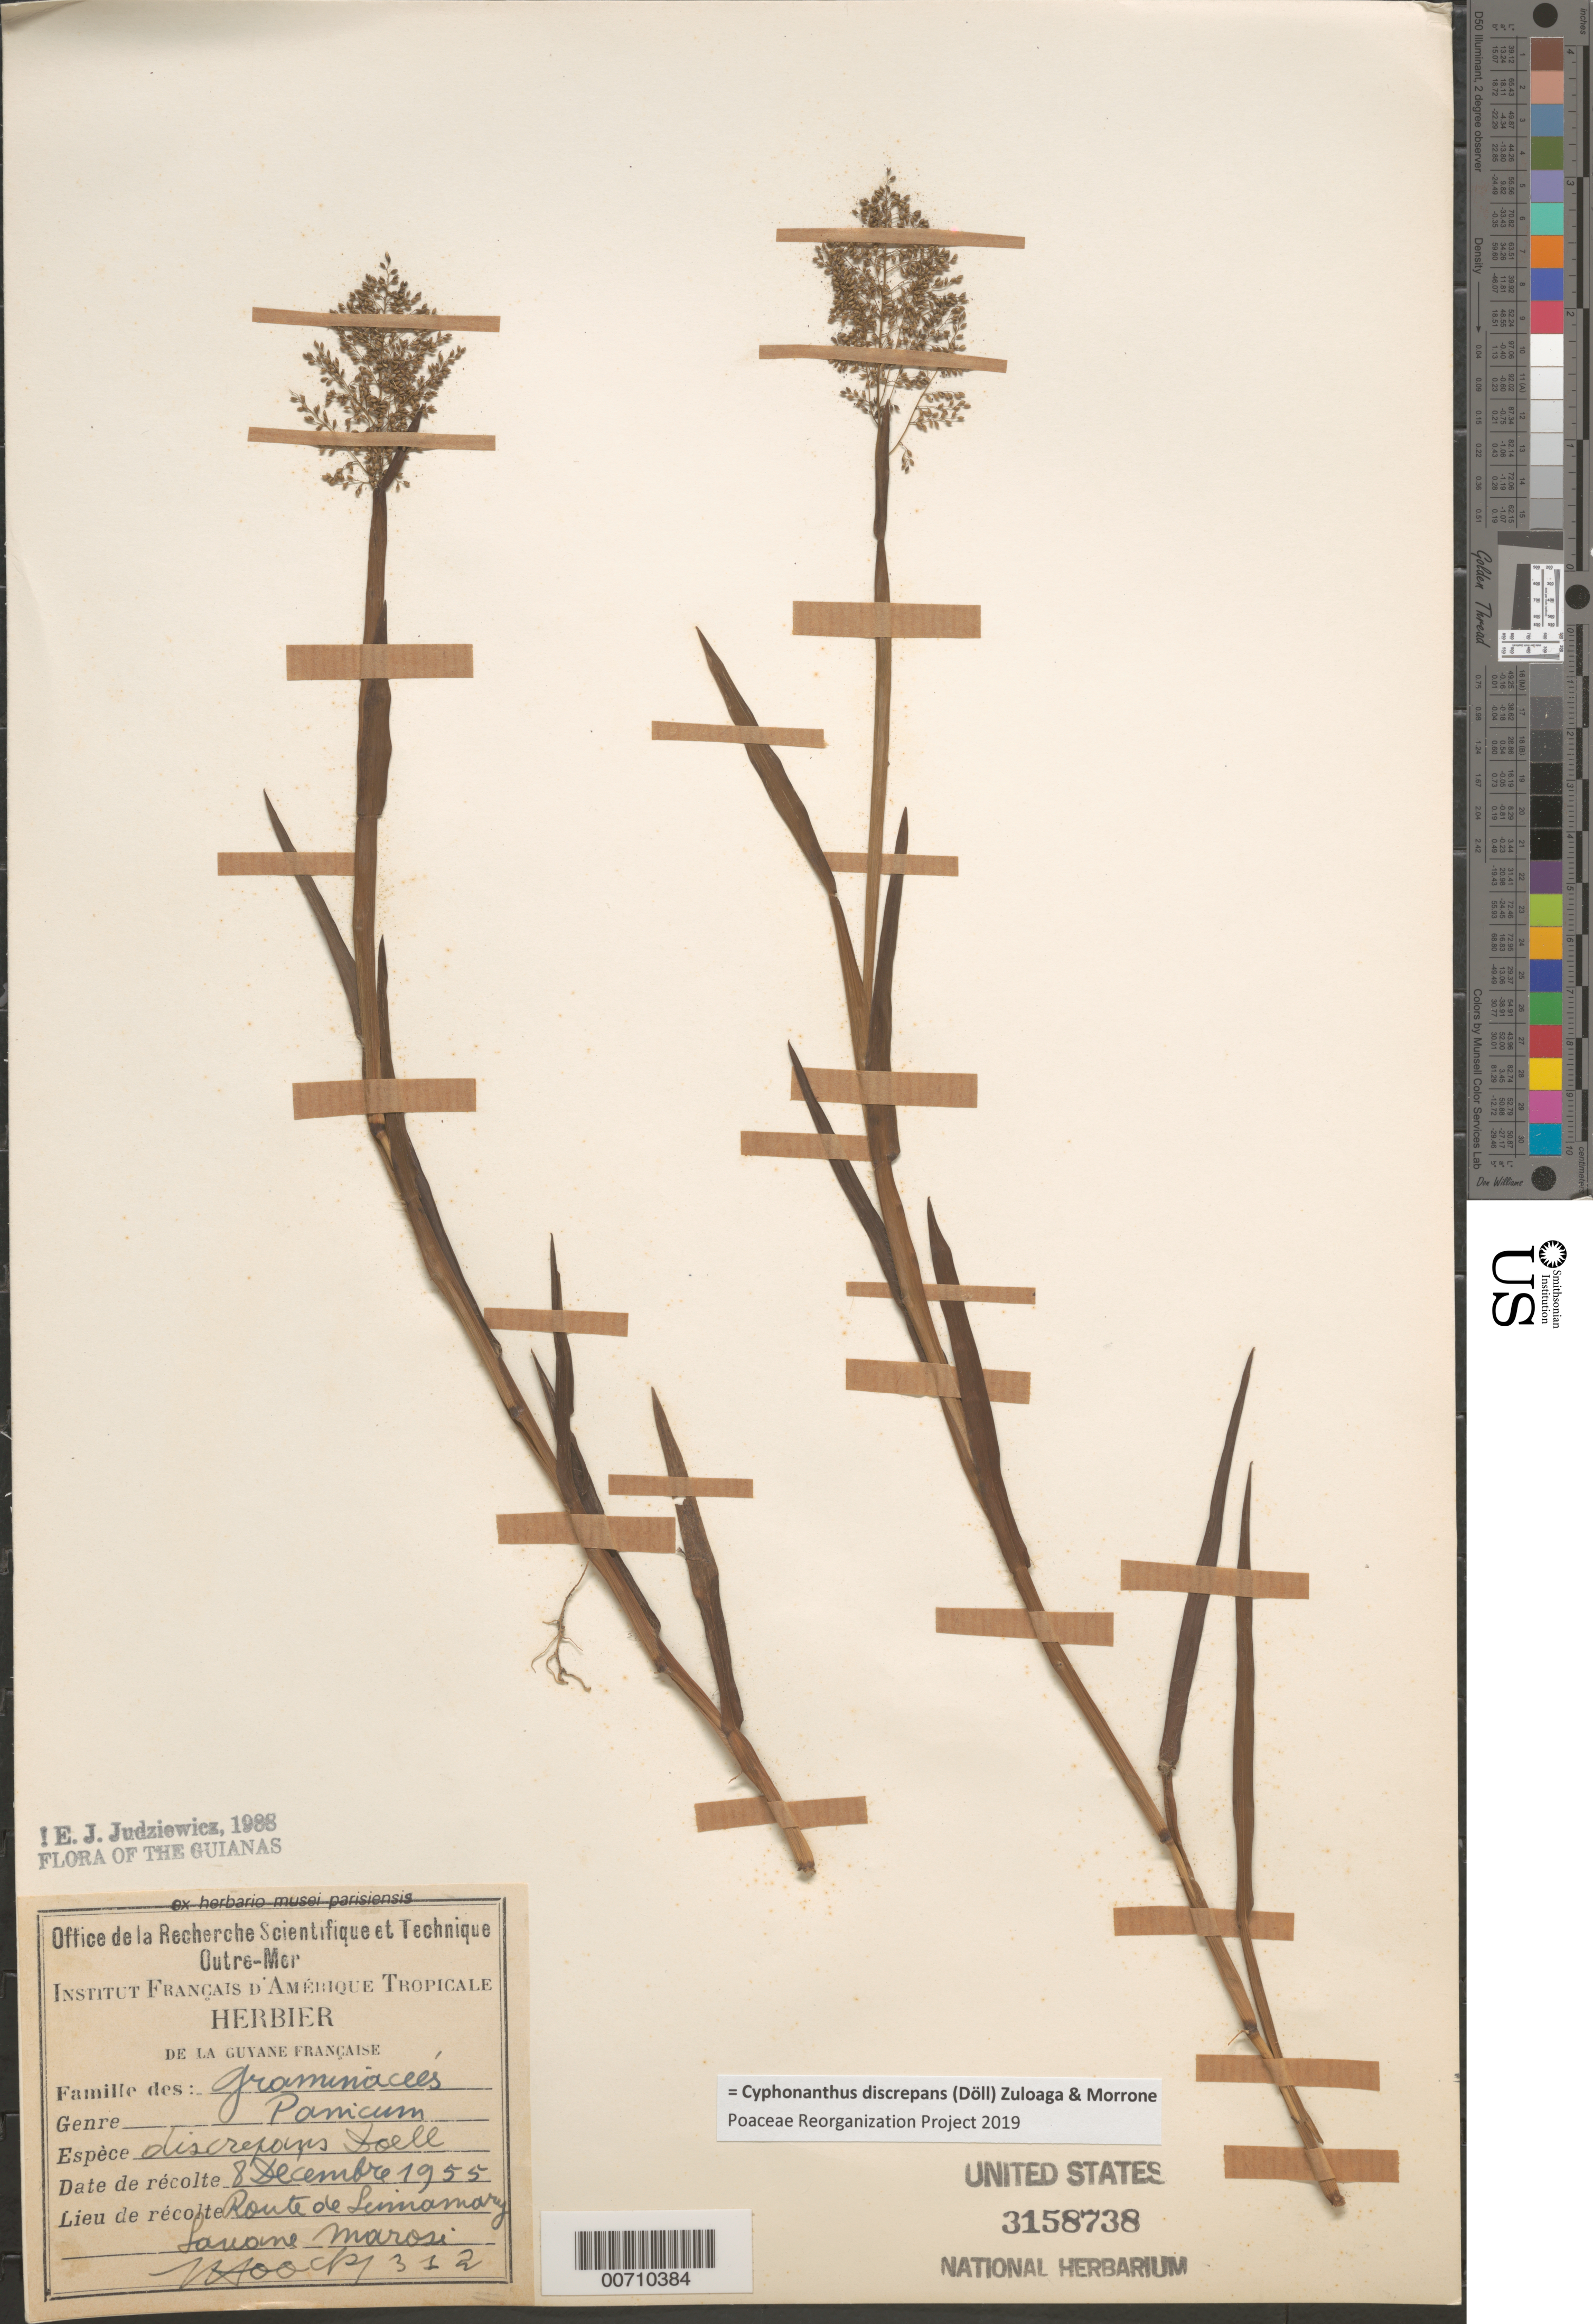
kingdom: Plantae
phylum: Tracheophyta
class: Liliopsida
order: Poales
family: Poaceae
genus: Cyphonanthus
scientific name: Cyphonanthus discrepans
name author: (Döll) Zuloaga & Morrone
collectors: J. Hoock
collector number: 312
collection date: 1955-12-08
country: French Guiana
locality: Guyane Française. Route de Sinnamary. Savane Maroni.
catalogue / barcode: US 3158738